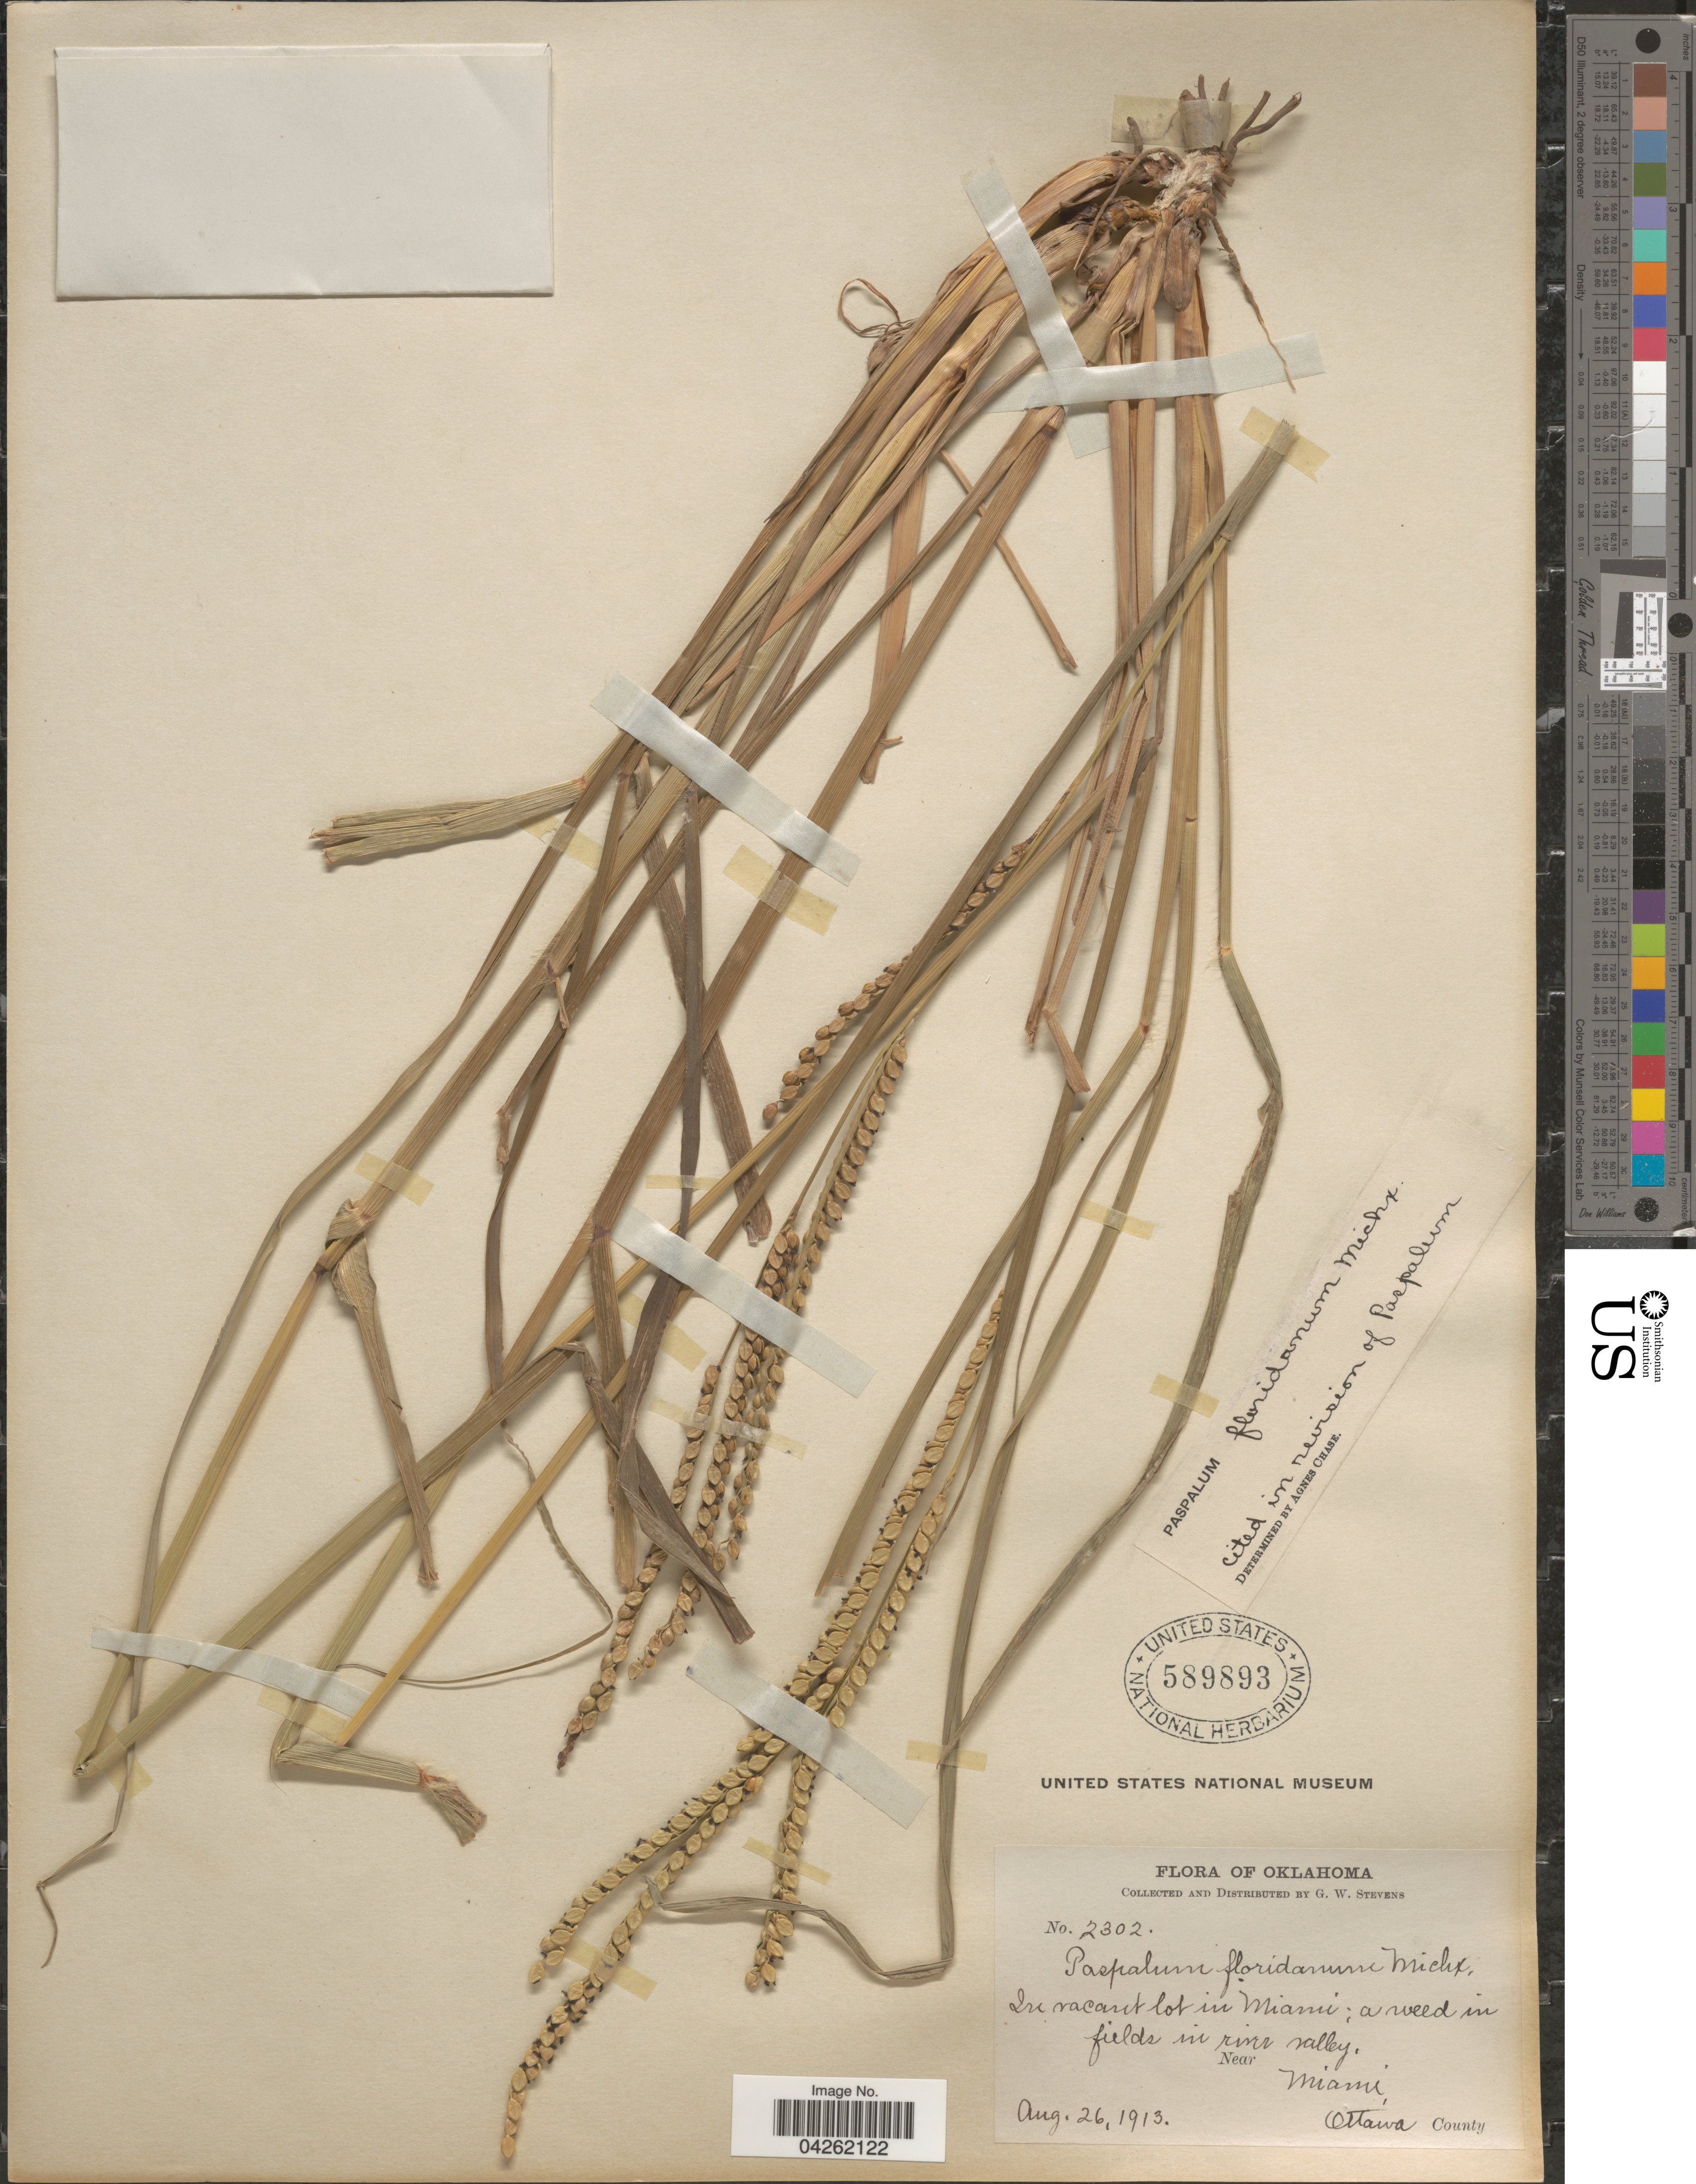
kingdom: Plantae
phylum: Tracheophyta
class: Liliopsida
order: Poales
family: Poaceae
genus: Paspalum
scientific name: Paspalum floridanum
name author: Michx.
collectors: G. W. Stevens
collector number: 2302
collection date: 1913-08-26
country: United States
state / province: Oklahoma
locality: In vacant lot in Miami. Near Miami, Ottawa County.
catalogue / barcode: US 589893